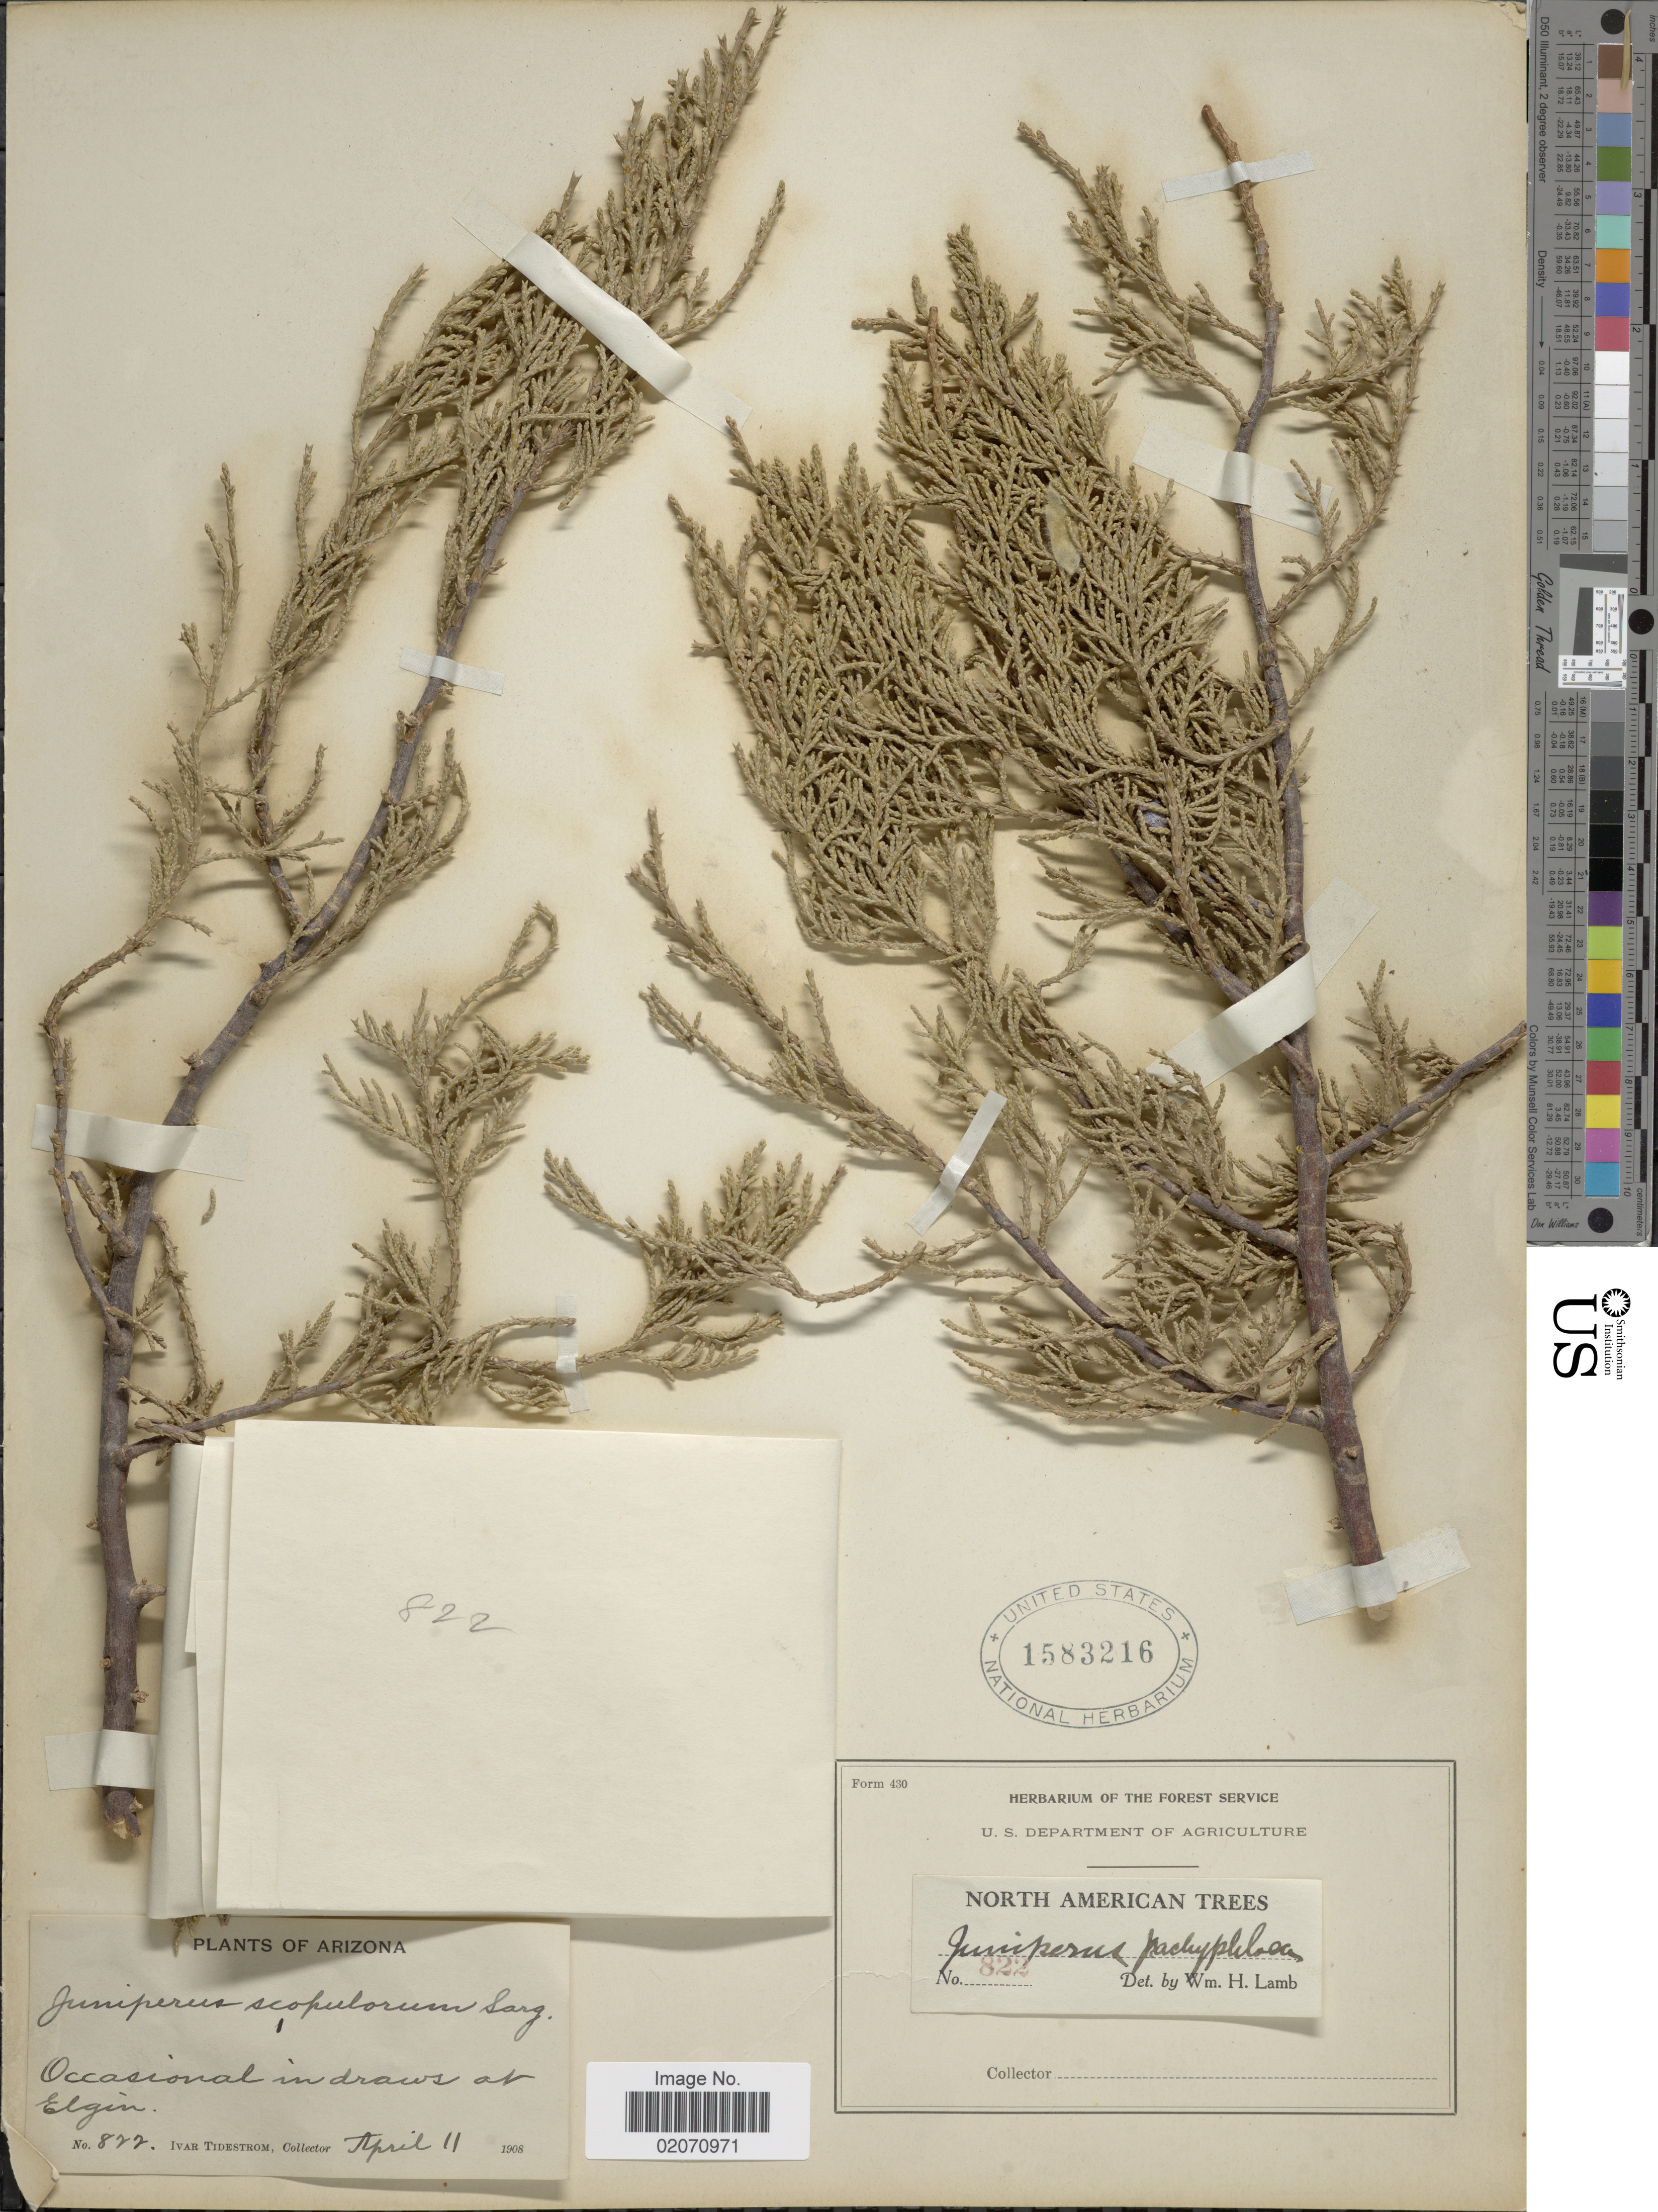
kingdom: Plantae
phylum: Tracheophyta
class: Pinopsida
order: Pinales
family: Cupressaceae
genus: Juniperus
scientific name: Juniperus deppeana var. pachyphlaea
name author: (Torr.) Martínez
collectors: I. F. Tidestrom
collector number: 822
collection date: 1908-04-11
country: United States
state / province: Arizona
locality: Occasional in draws at Elgin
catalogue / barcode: US 1583216